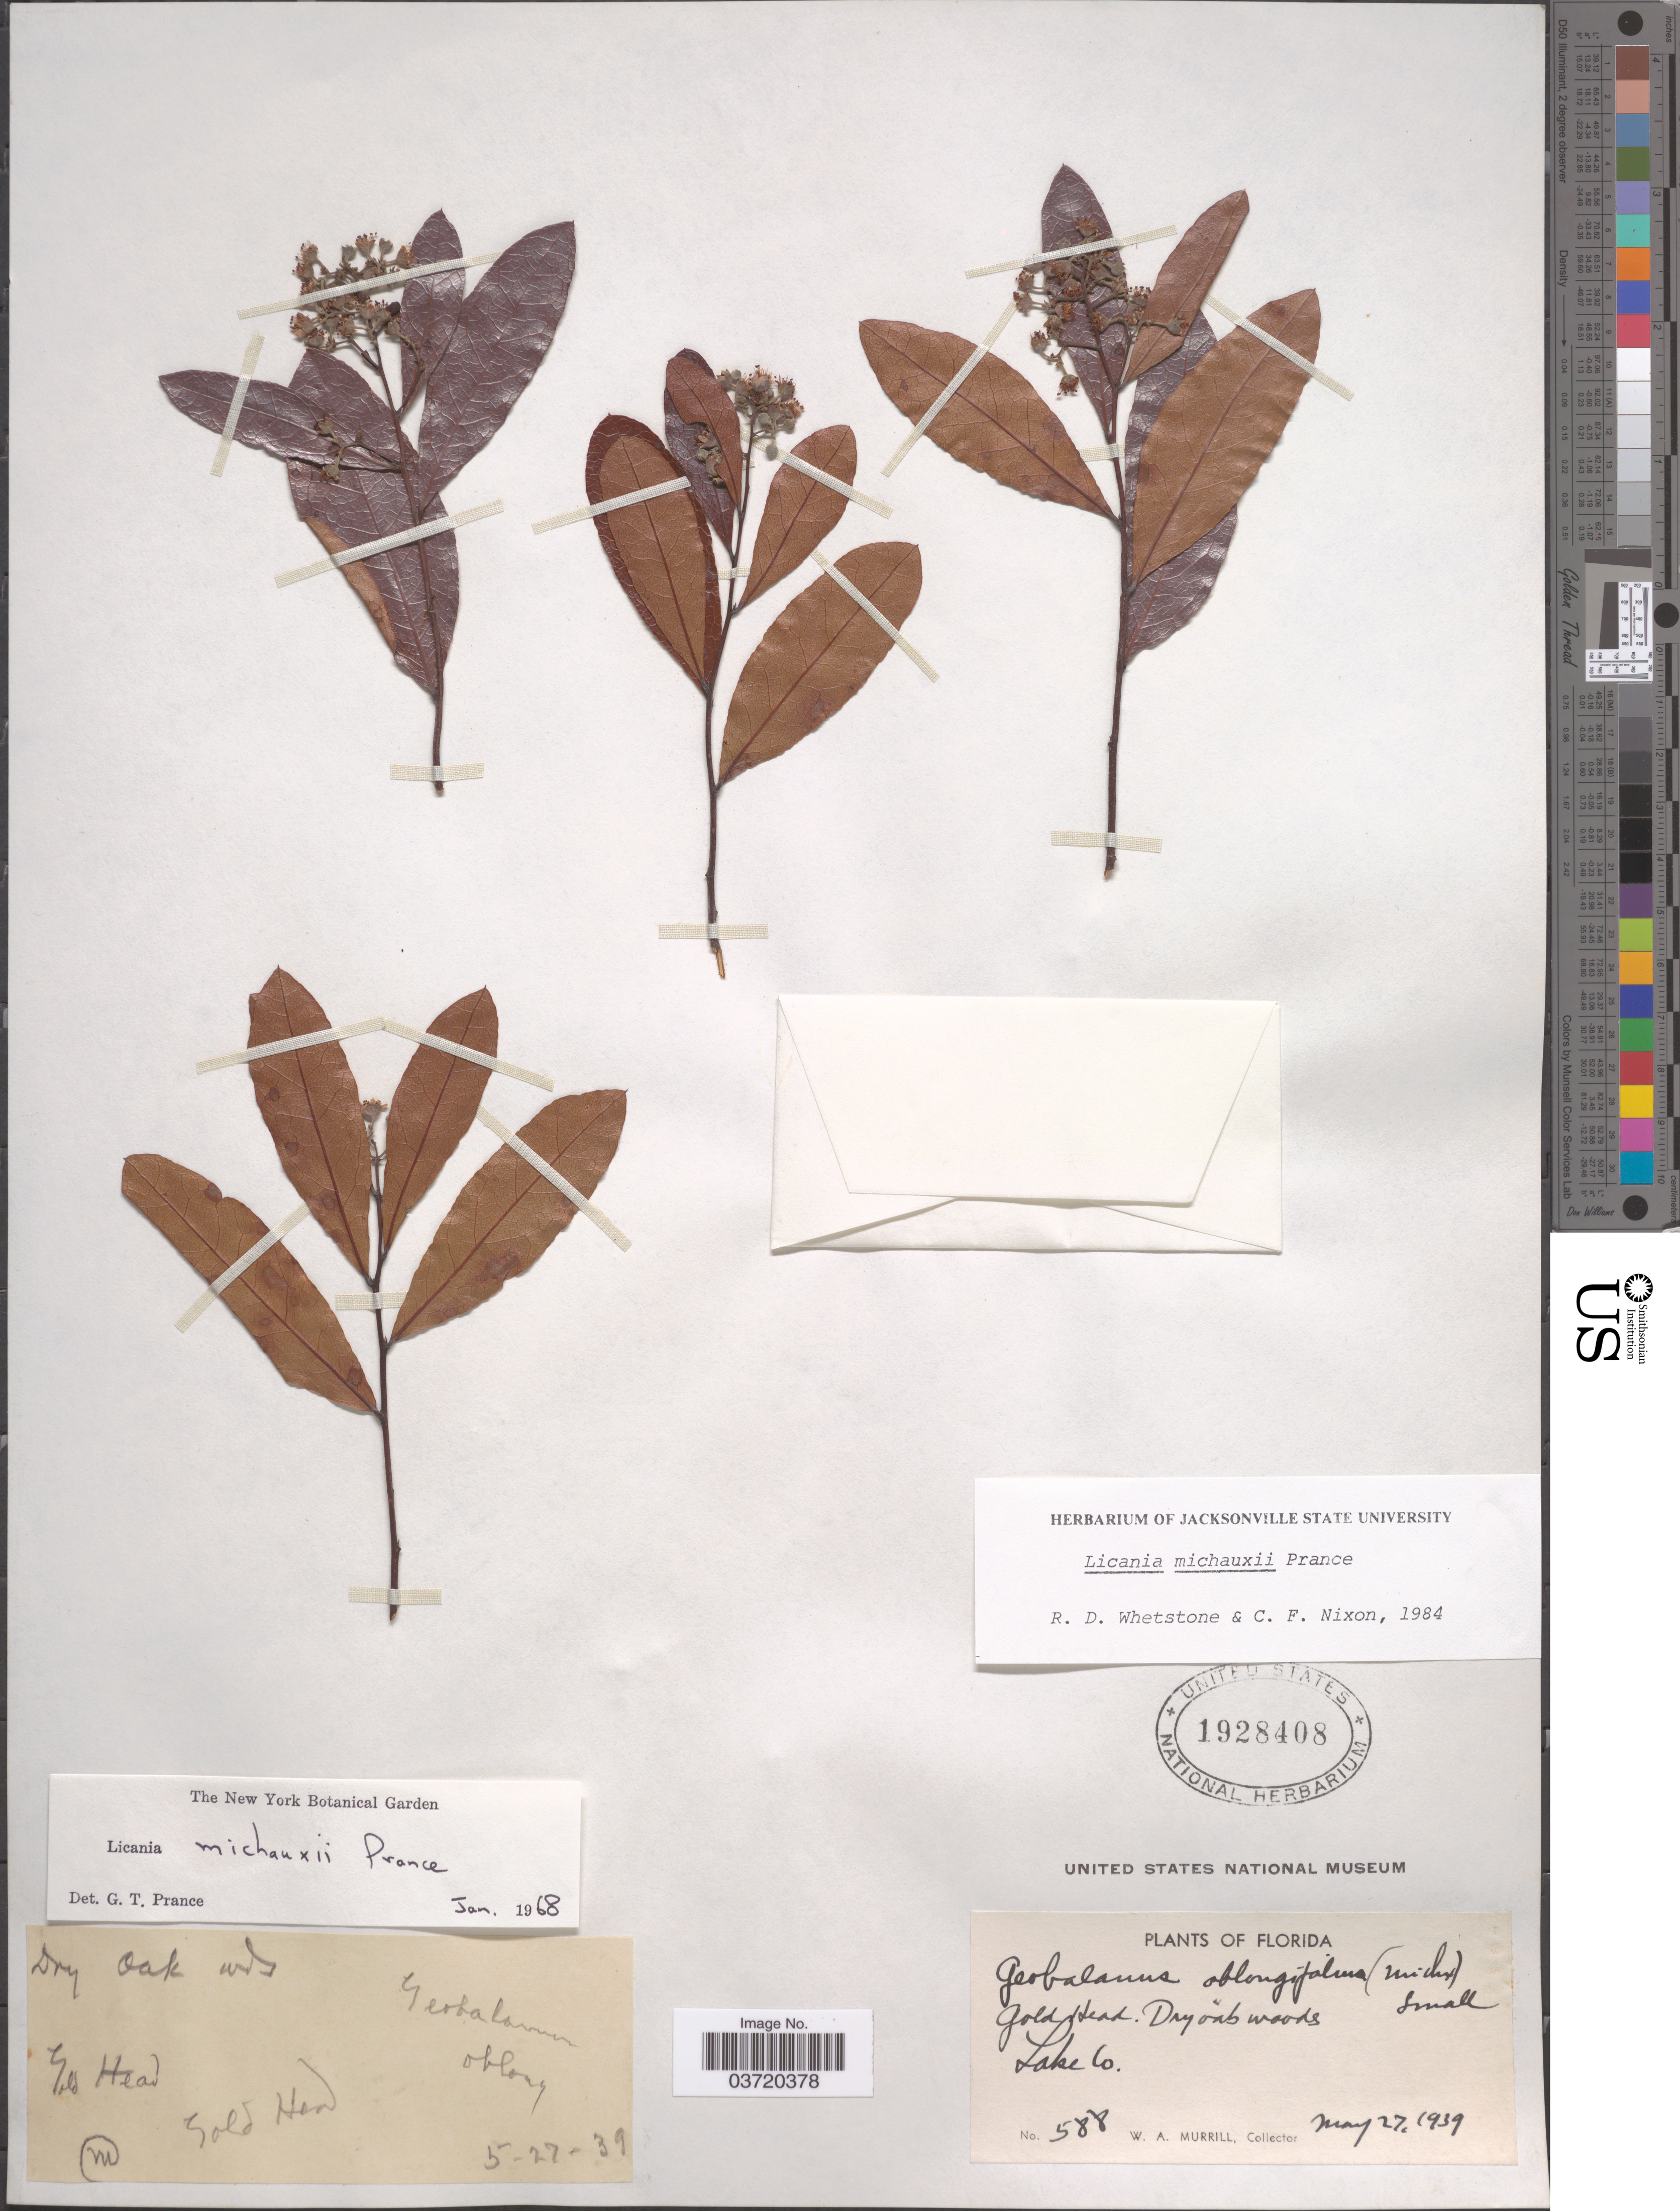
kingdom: Plantae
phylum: Tracheophyta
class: Magnoliopsida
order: Malpighiales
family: Chrysobalanaceae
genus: Geobalanus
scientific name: Geobalanus oblongifolius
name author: (Michx.) Small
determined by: Strong, M. T., (US), Smithsonian Institution - National Museum of Natural History (UNITED STATES)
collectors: W. A. Murrill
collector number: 588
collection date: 1939-05-27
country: United States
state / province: Florida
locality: Gold Leak. Lake Co.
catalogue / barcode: US 1928408